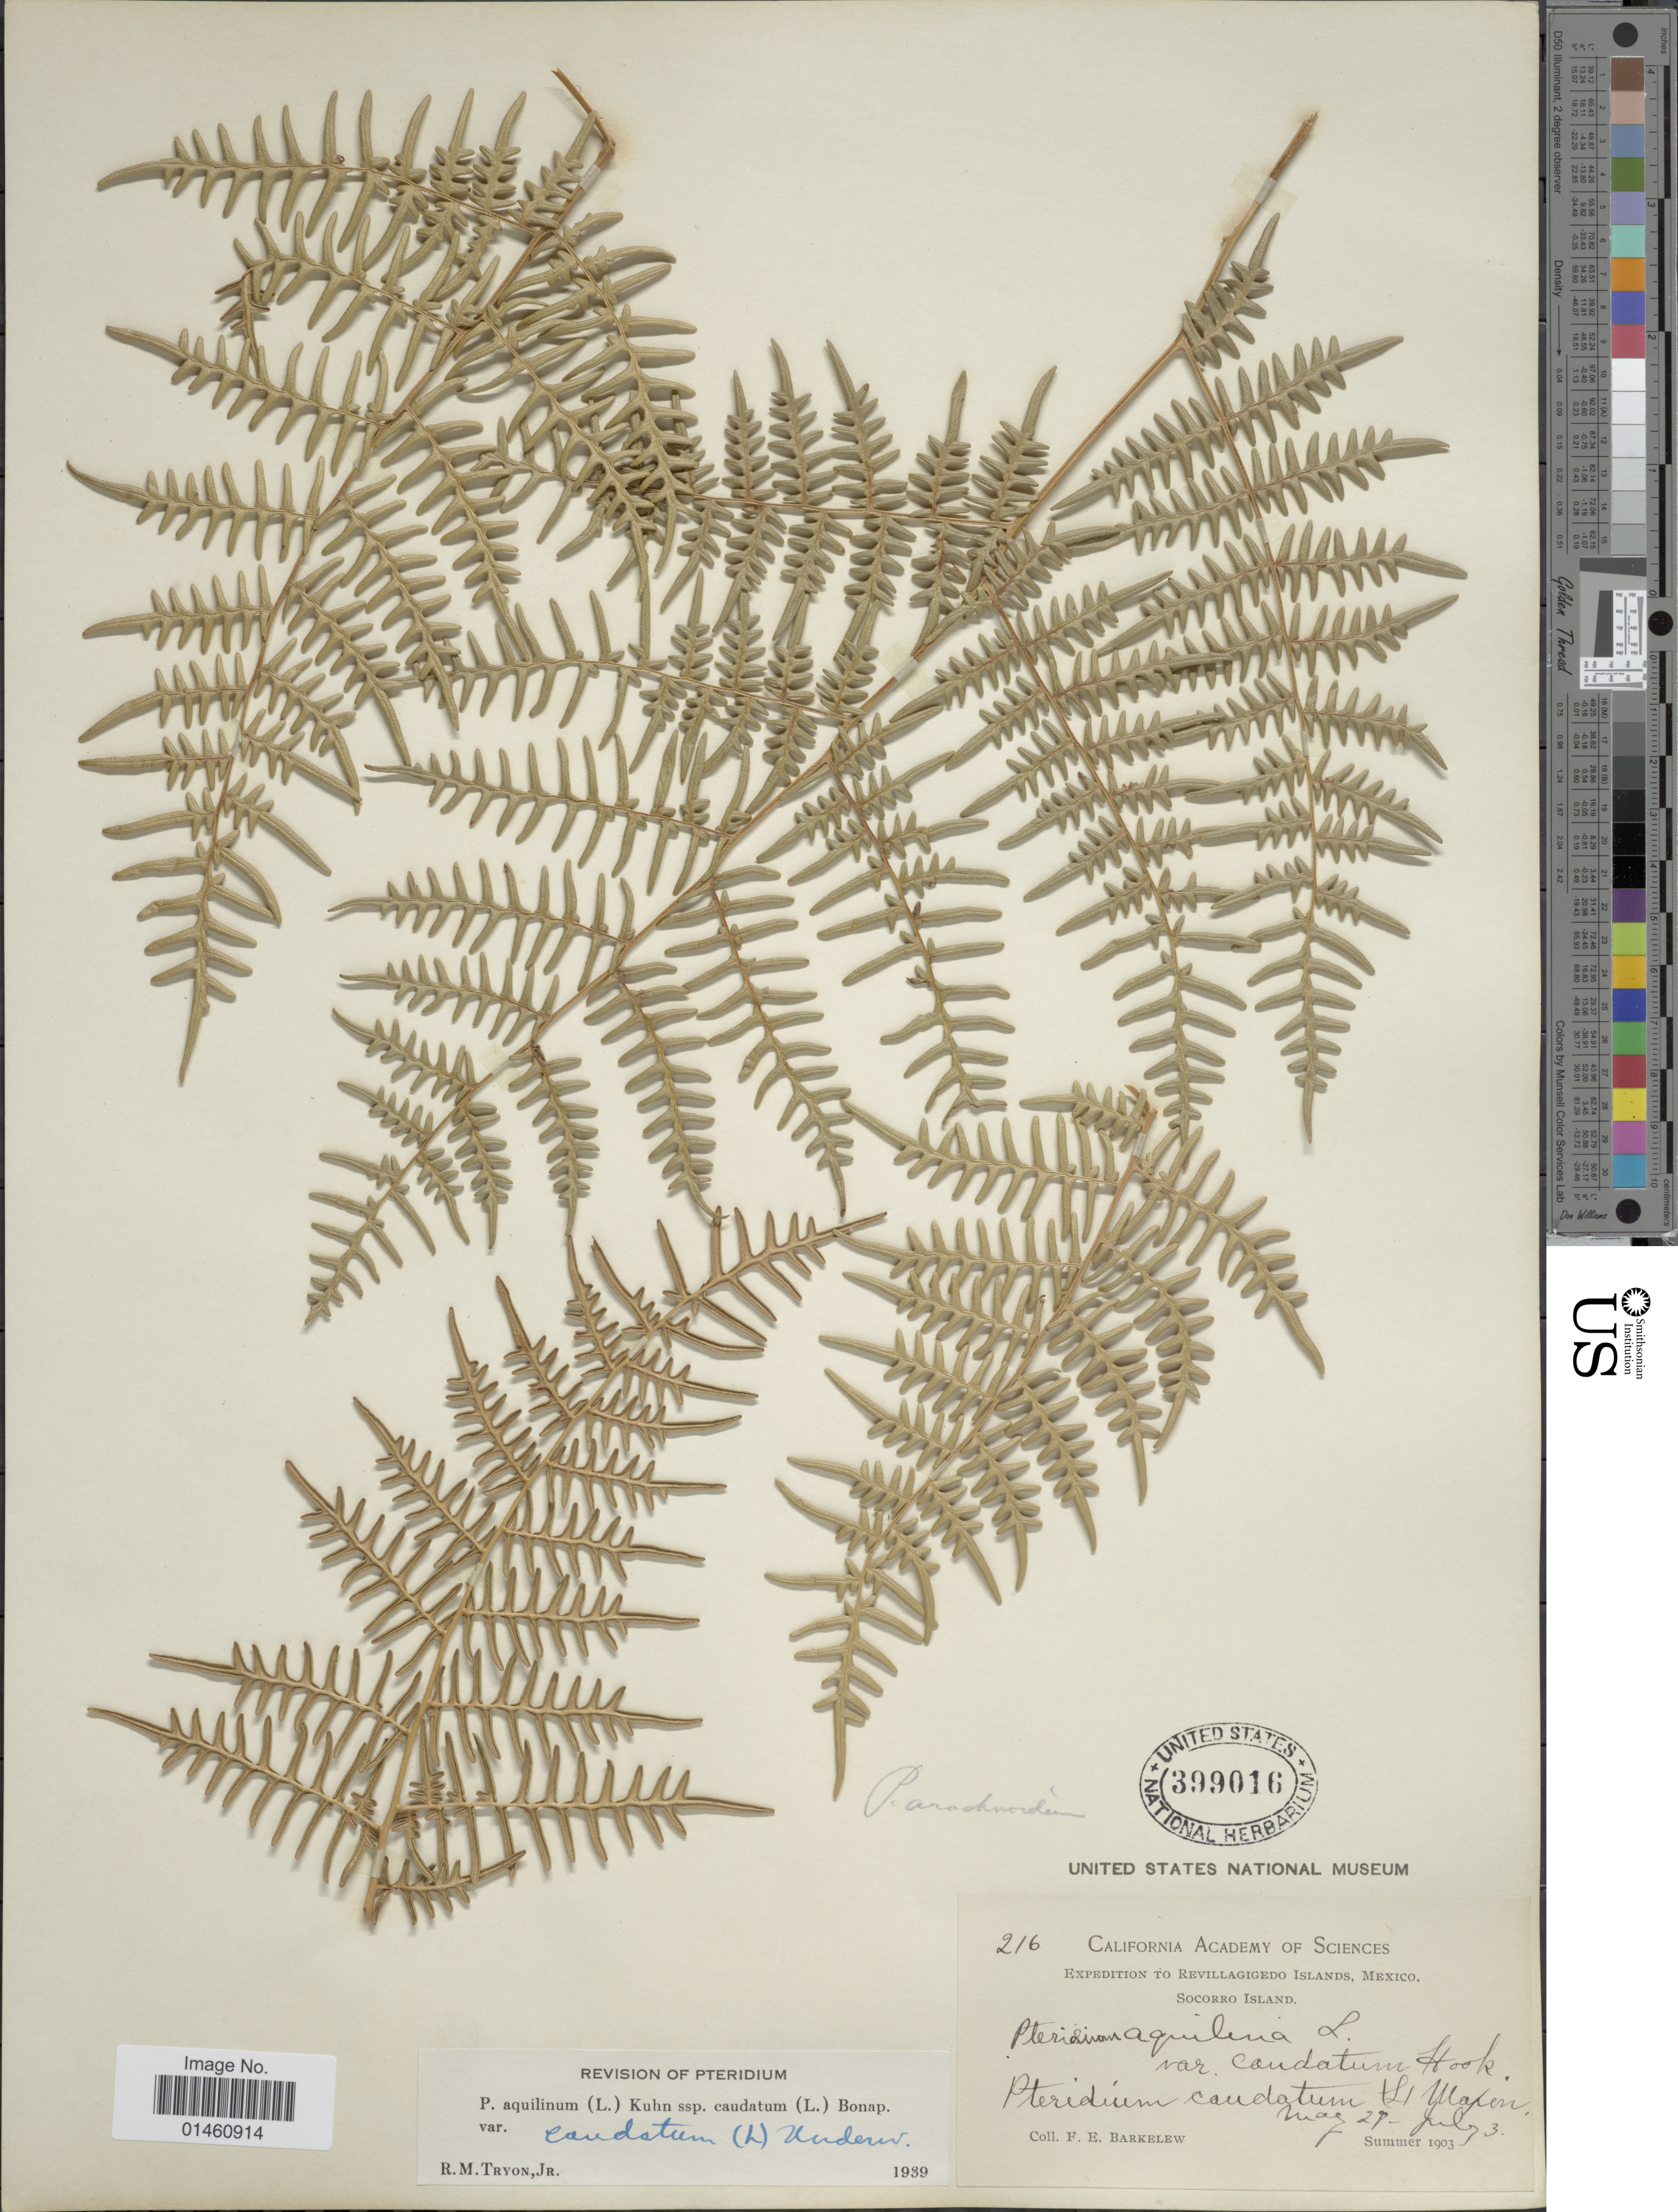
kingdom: Plantae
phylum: Tracheophyta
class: Polypodiopsida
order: Polypodiales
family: Dennstaedtiaceae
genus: Pteridium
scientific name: Pteridium caudatum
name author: (L.) Maxon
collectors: F. Barkelew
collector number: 216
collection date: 1903-05-27/1903-07-03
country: Mexico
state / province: Colima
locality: Revillagigedo Islands, Socorro Island.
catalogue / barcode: US 399016